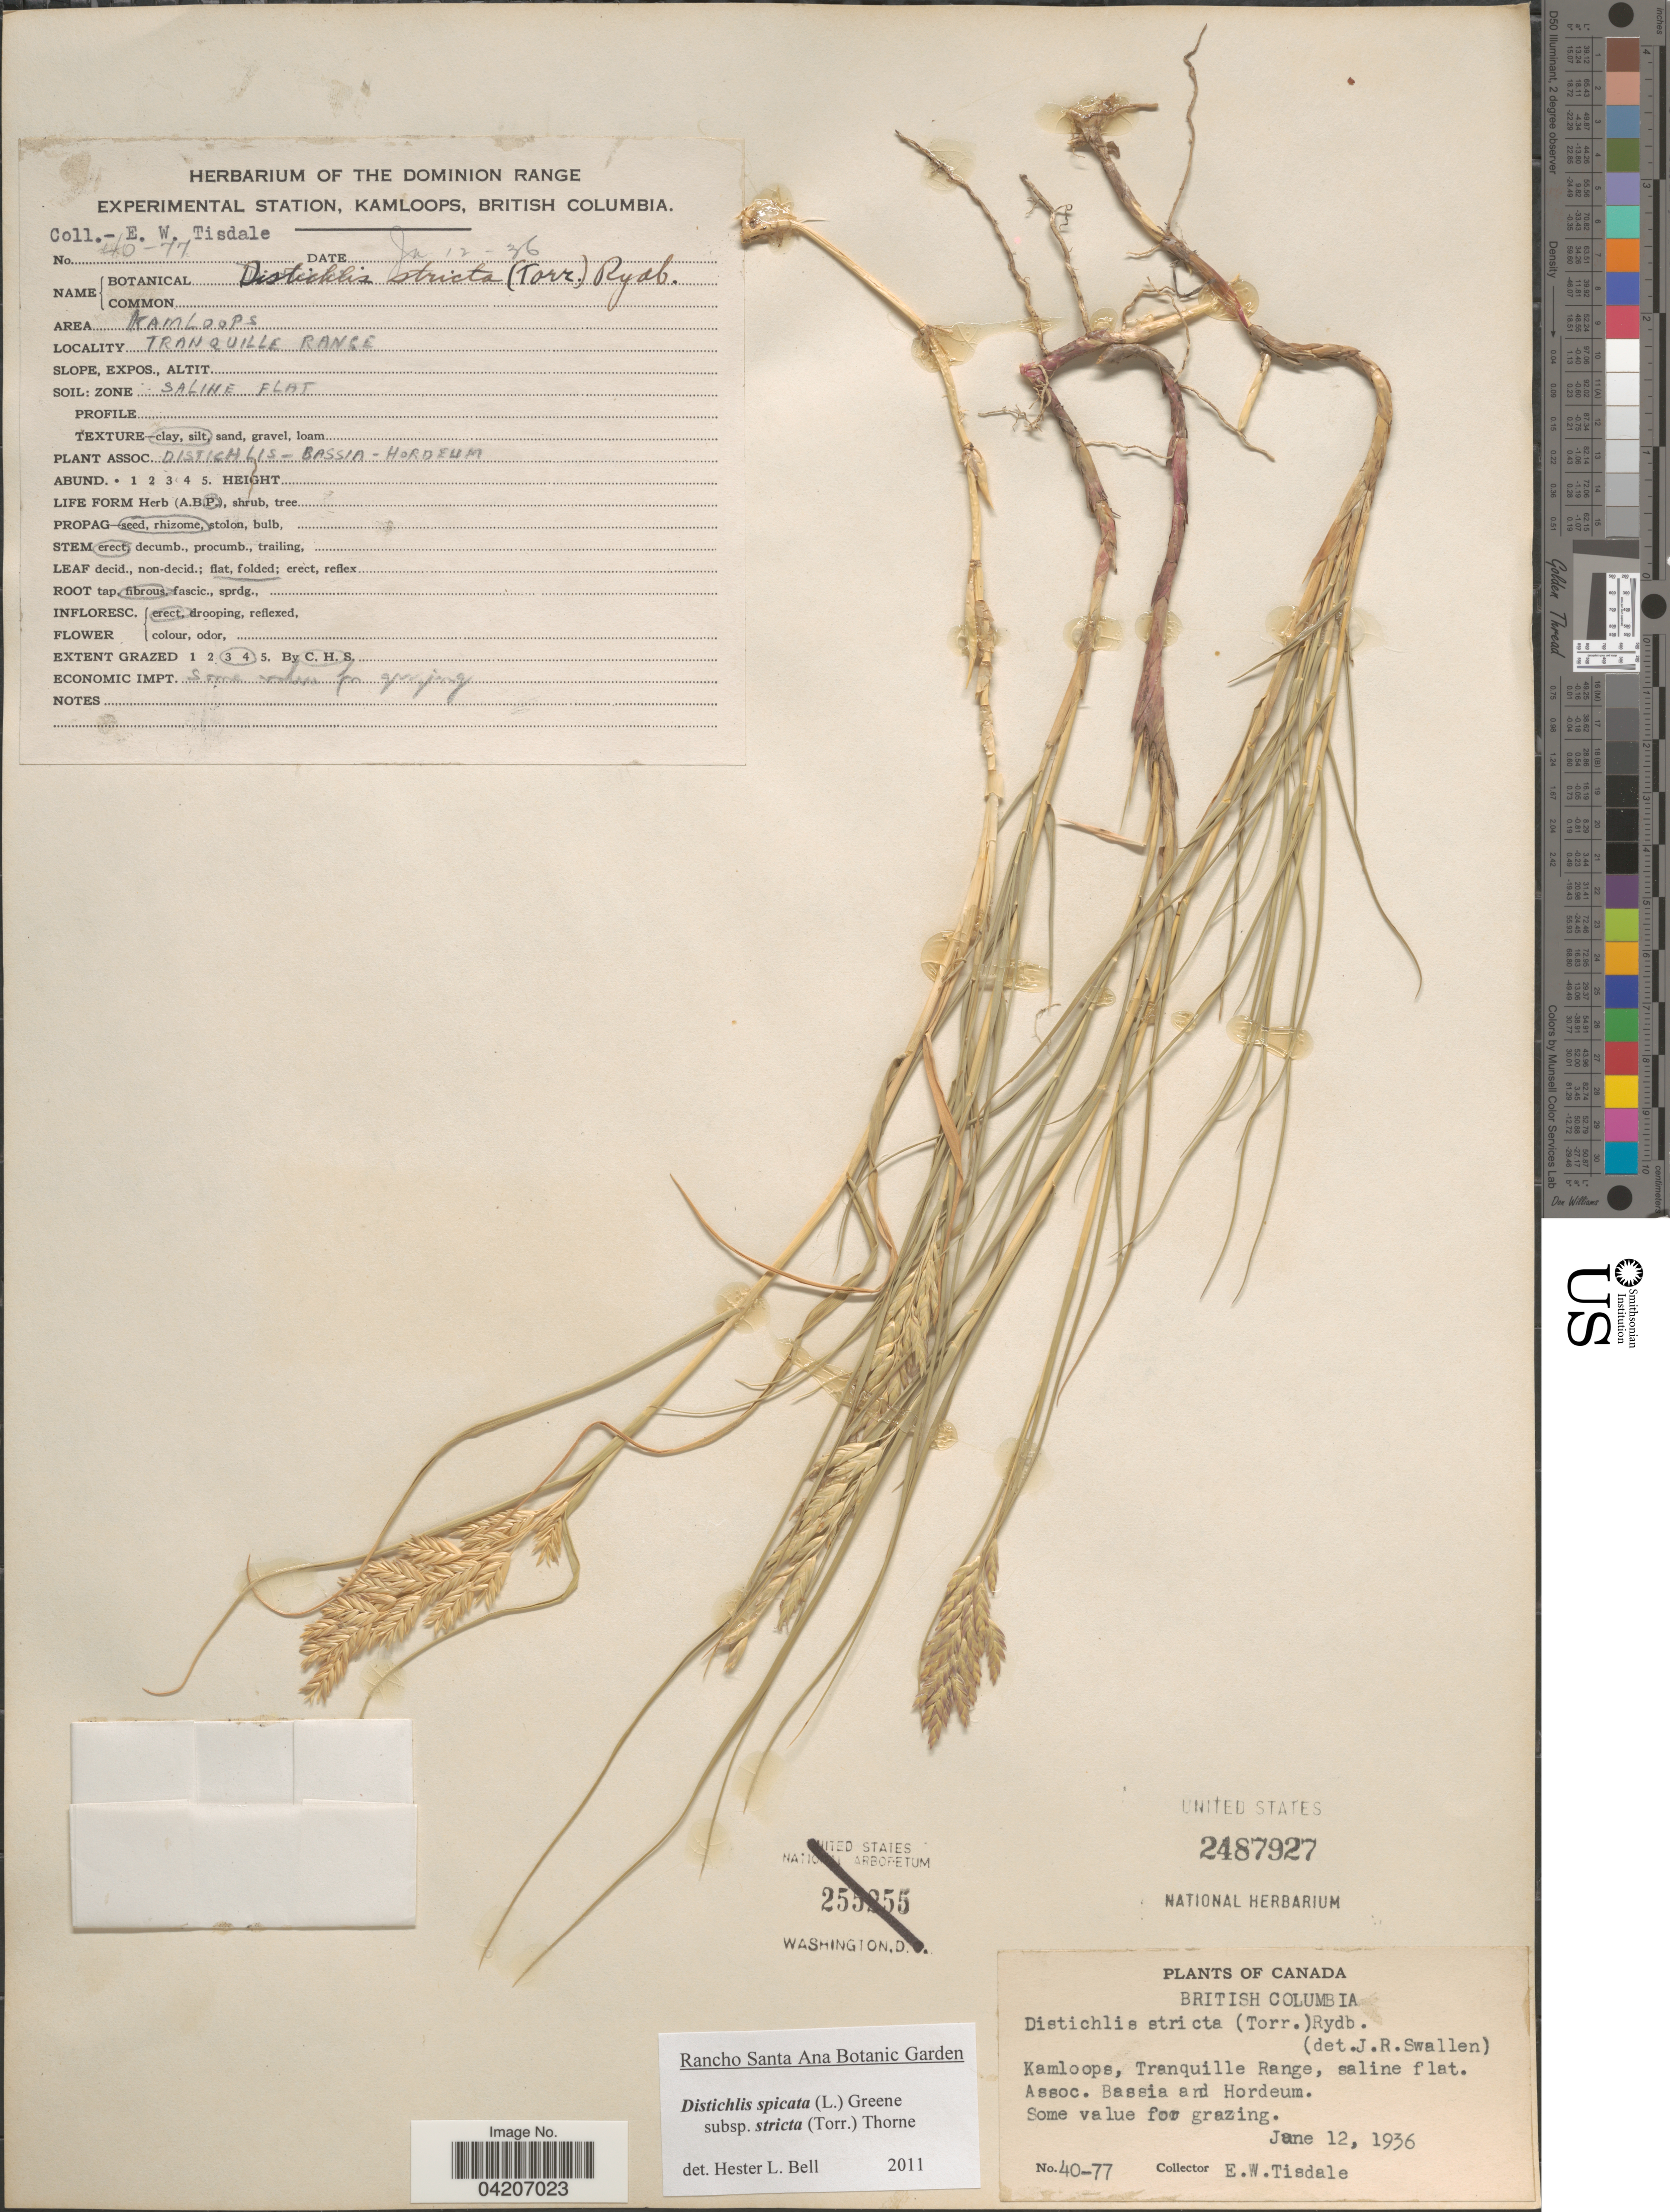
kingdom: Plantae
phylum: Tracheophyta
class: Liliopsida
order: Poales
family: Poaceae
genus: Distichlis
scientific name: Distichlis spicata subsp. stricta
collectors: E. Tisdale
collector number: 40-77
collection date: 1936-01-12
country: Canada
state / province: British Columbia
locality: Kamloops, Tranquile Range, saline flat.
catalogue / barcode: US 2487927